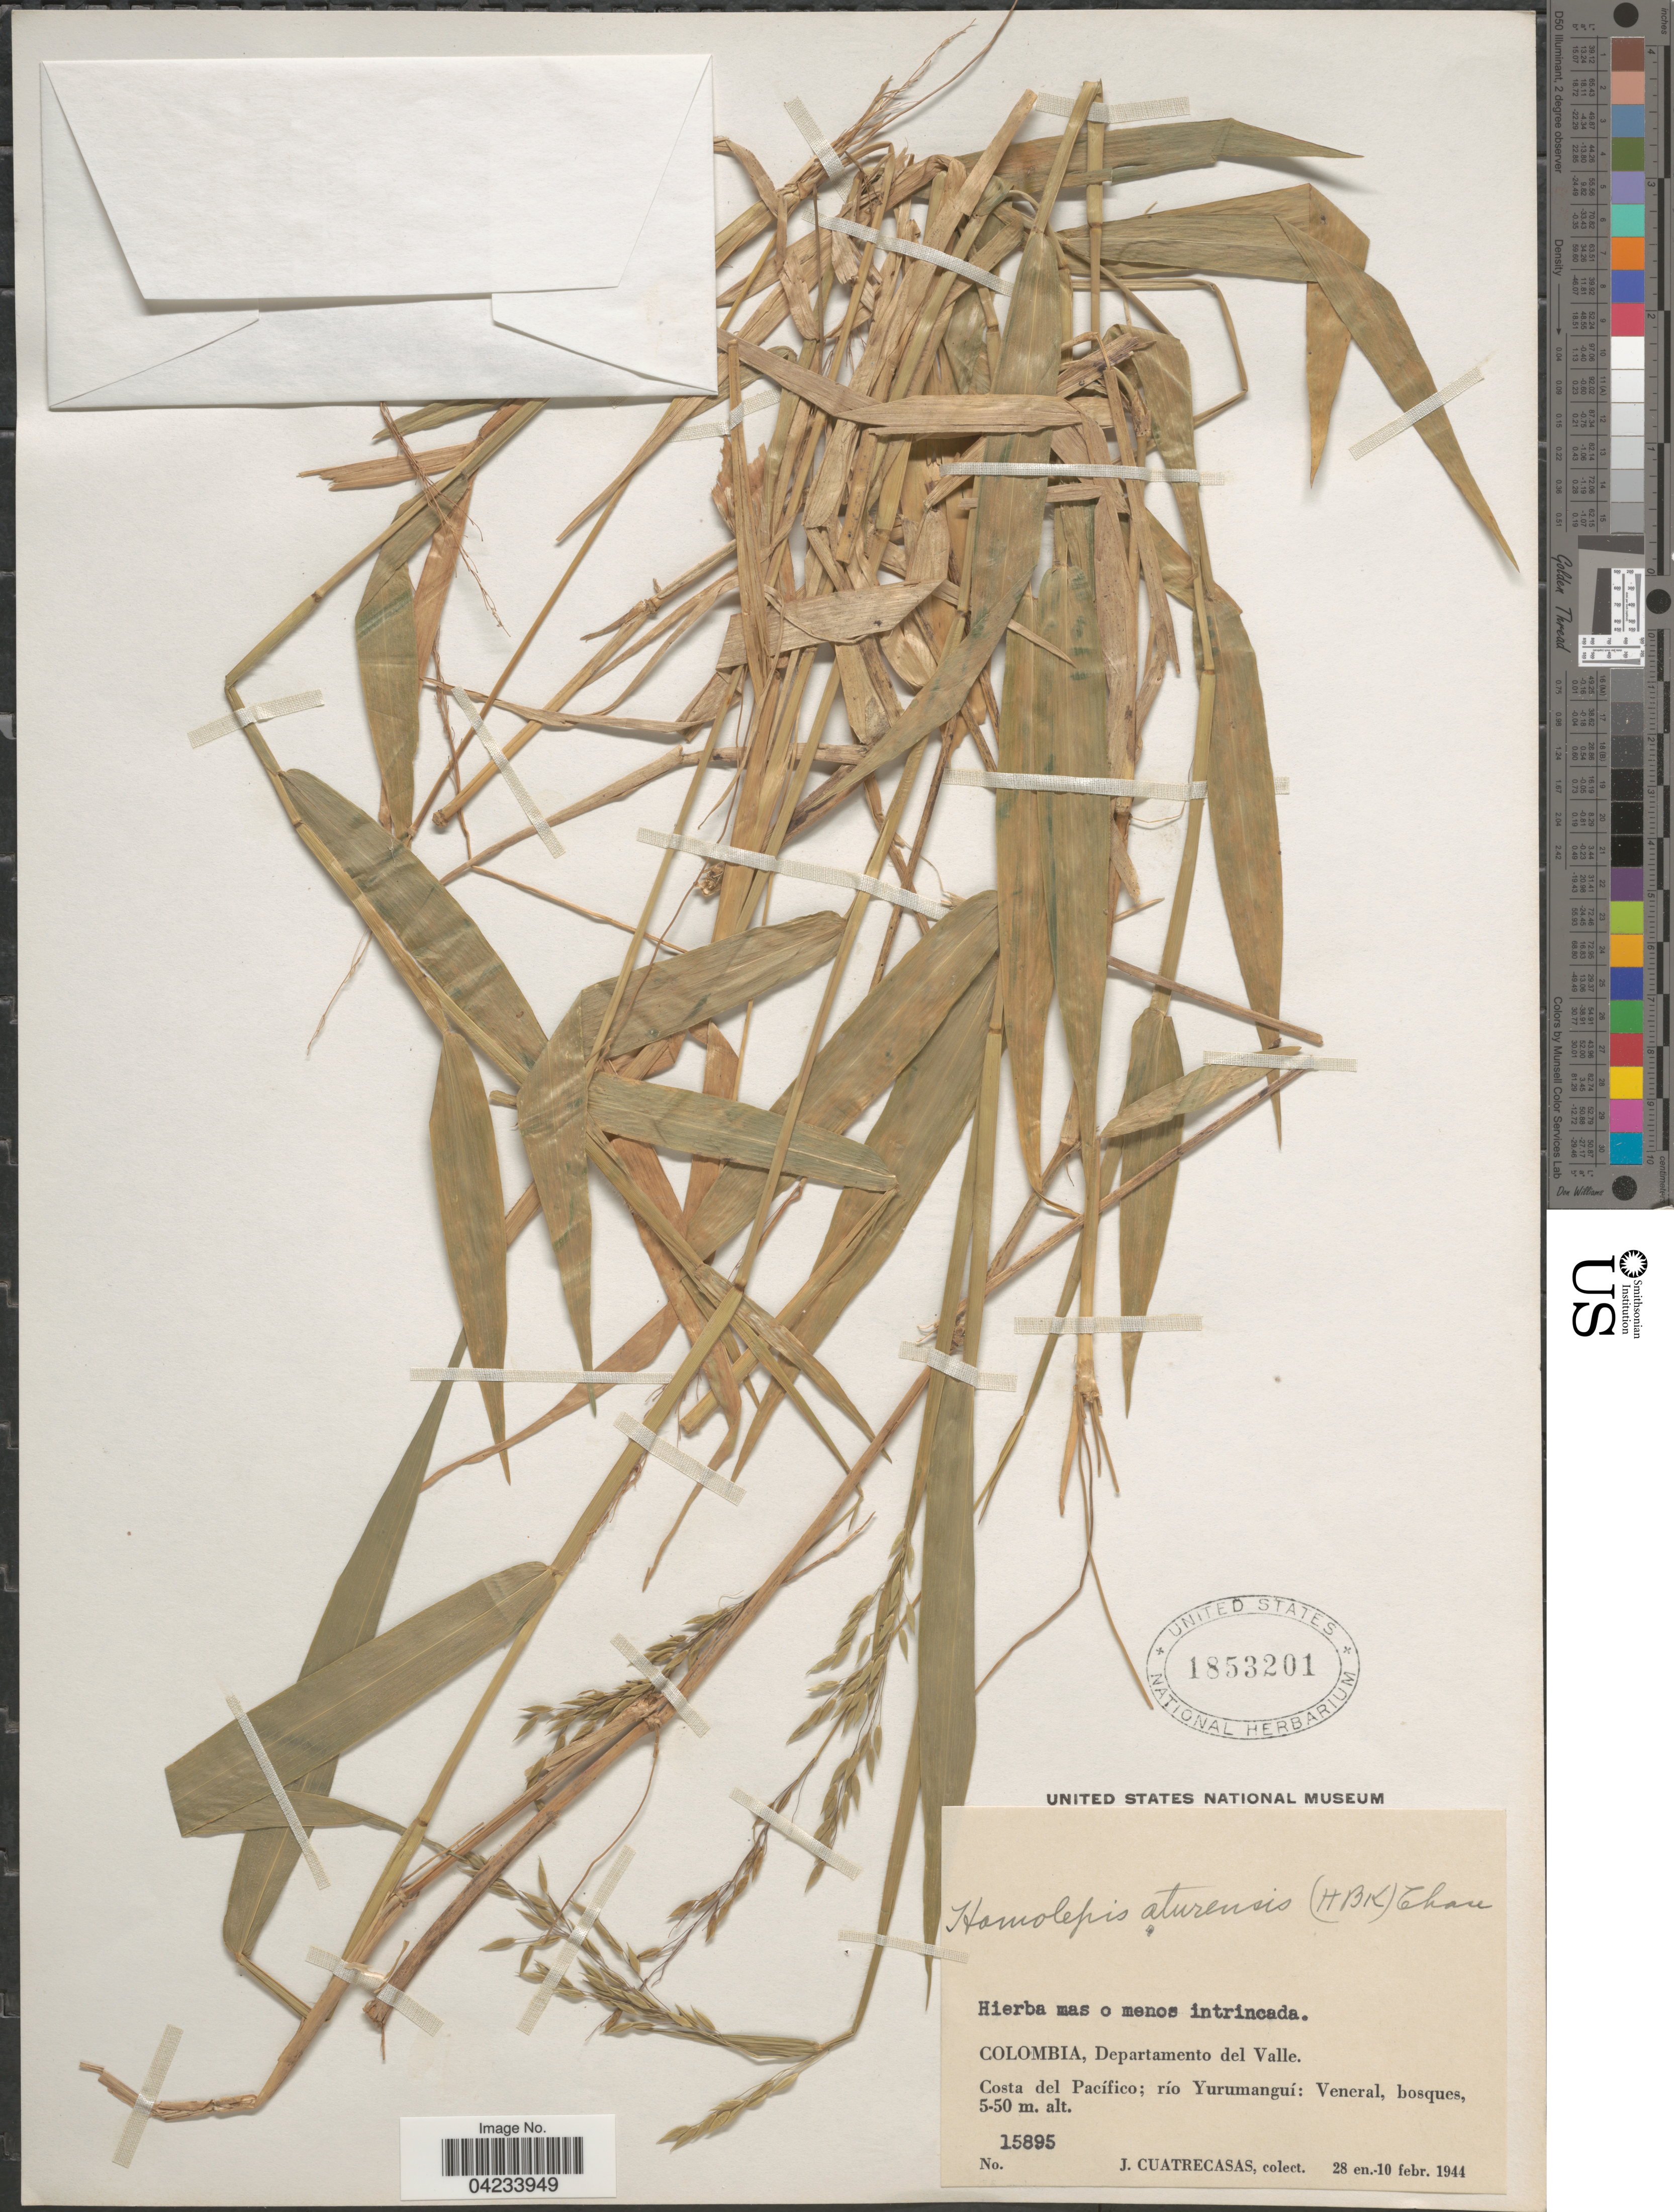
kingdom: Plantae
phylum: Tracheophyta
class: Liliopsida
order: Poales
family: Poaceae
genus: Homolepis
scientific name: Homolepis aturensis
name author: (Kunth) Chase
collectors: J. Cuatrecasas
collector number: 15895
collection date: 1944-01-28/1944-02-10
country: Colombia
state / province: Valle del Cauca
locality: Departamento del Valle. Costa del Pacífico; río Yurumanguí.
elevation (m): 5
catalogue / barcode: US 1853201